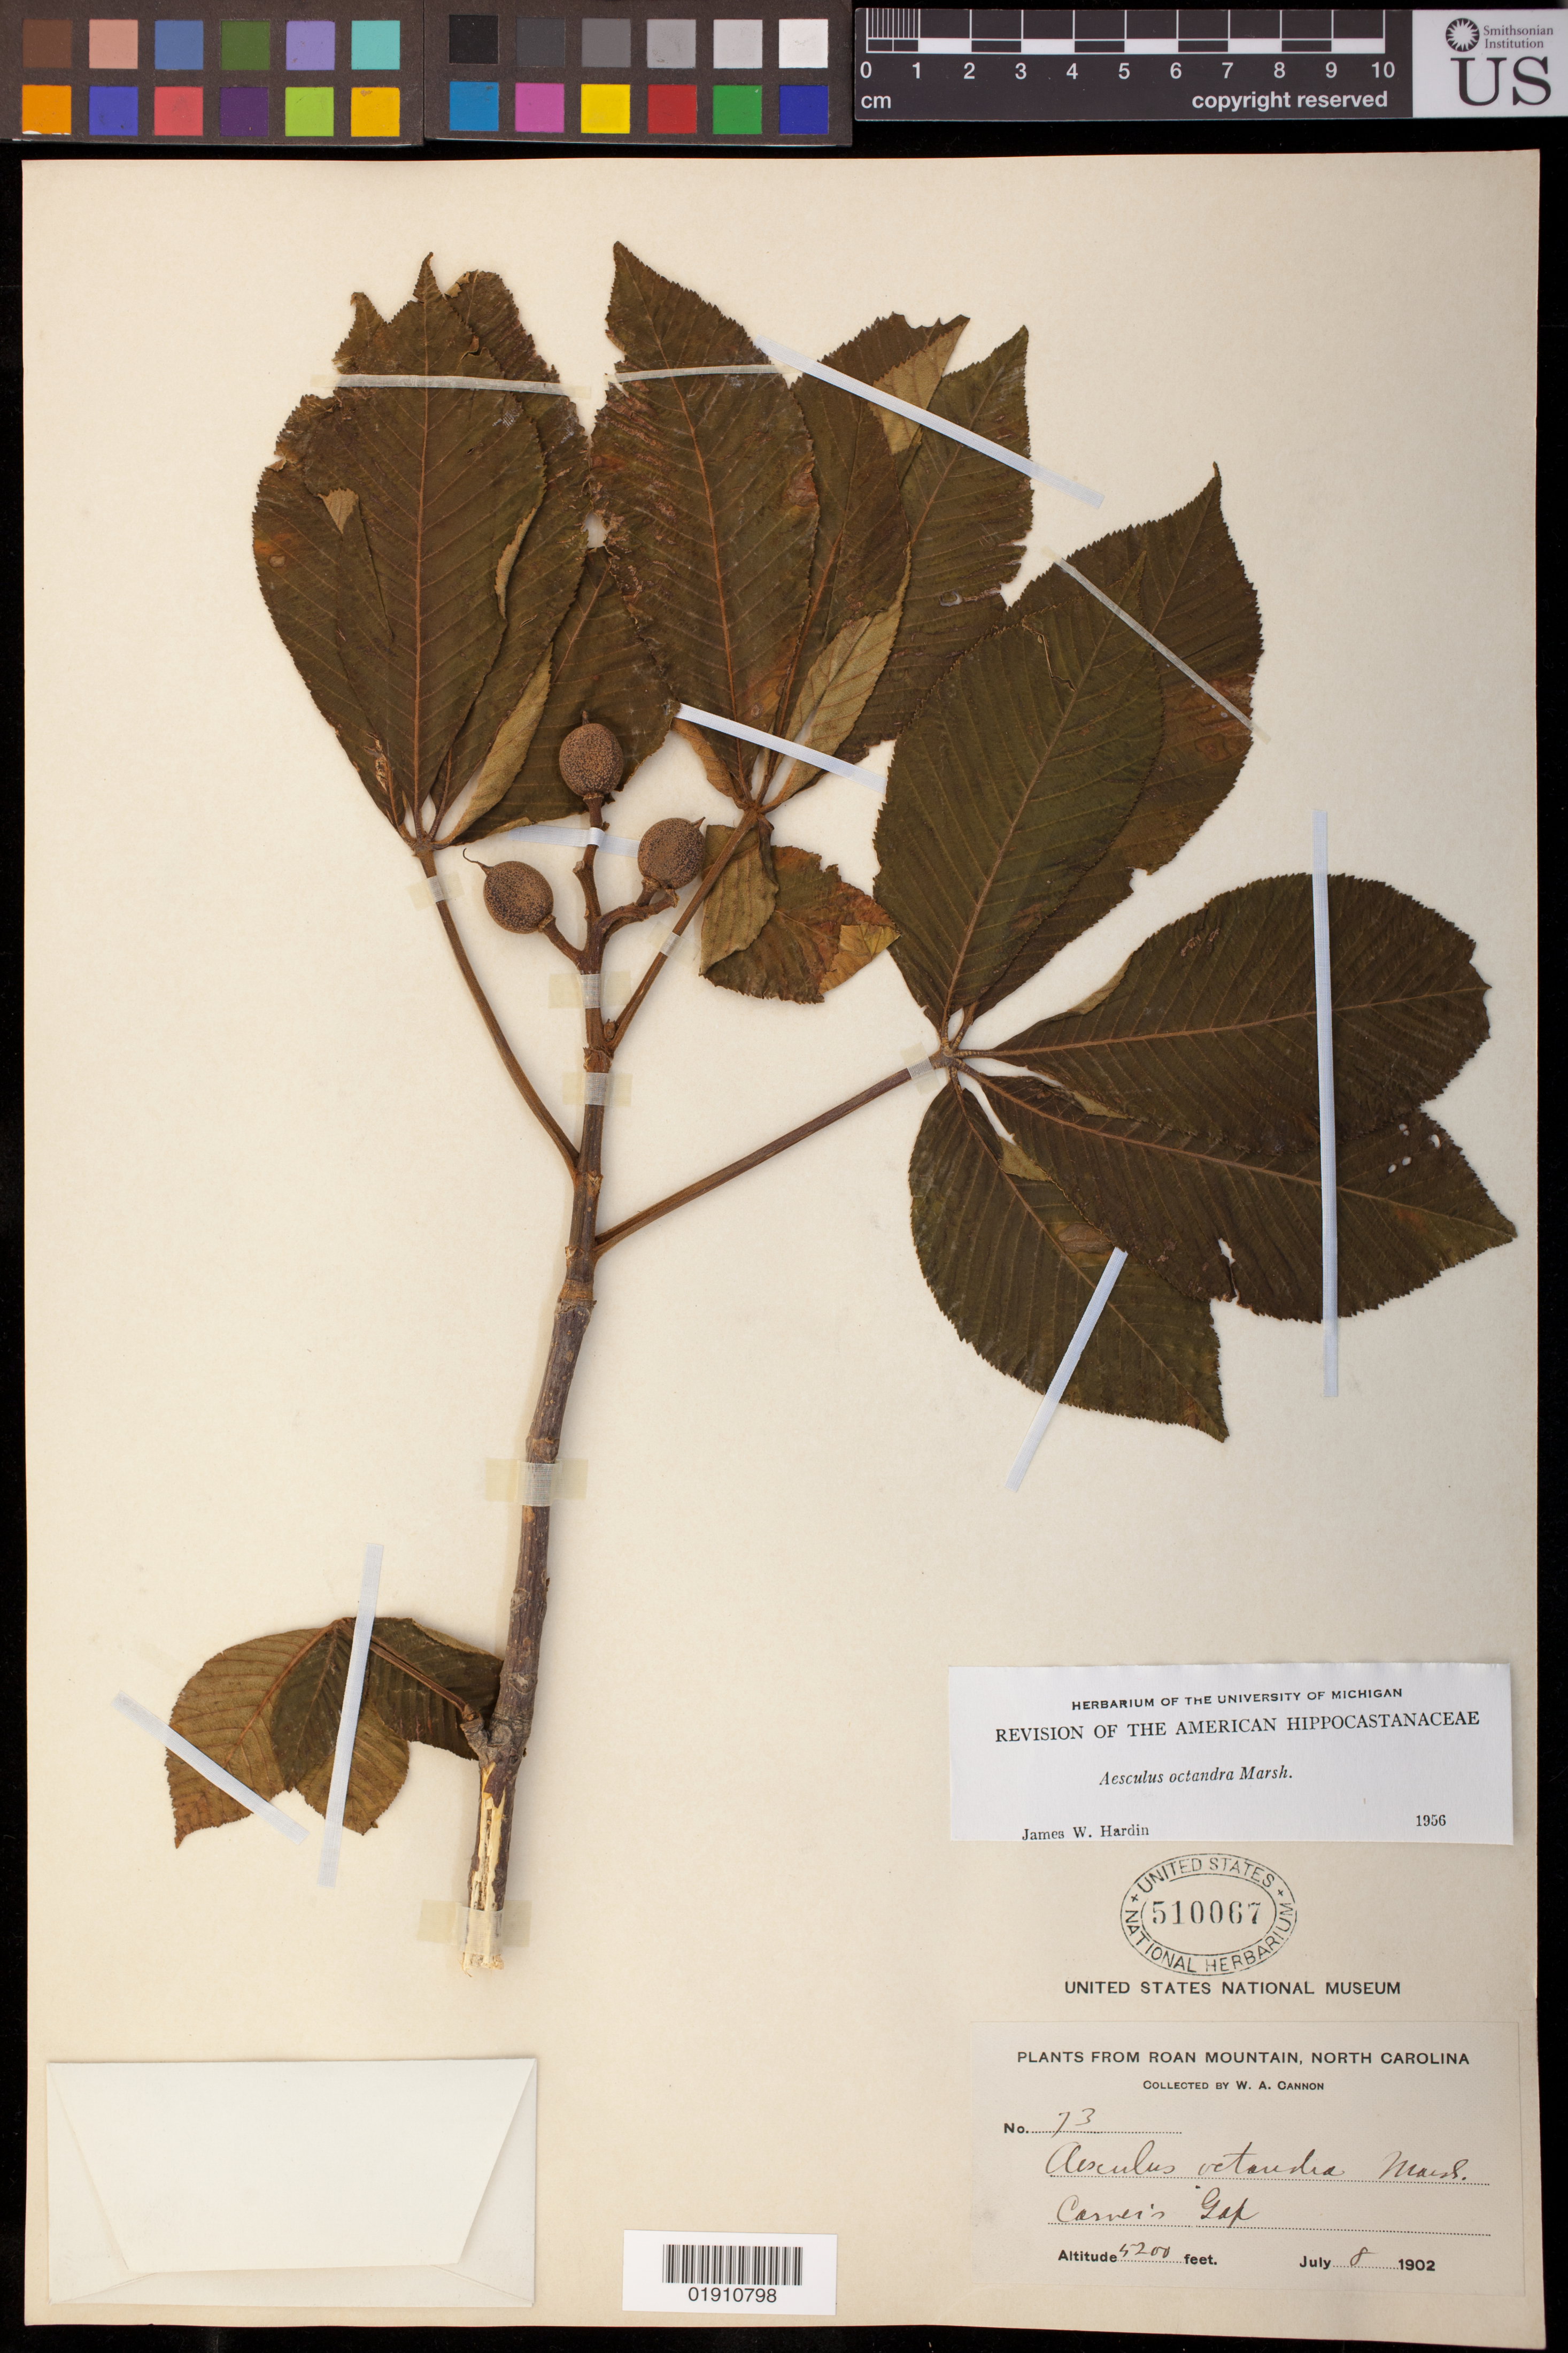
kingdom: Plantae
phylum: Tracheophyta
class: Magnoliopsida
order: Sapindales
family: Sapindaceae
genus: Aesculus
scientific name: Aesculus octandra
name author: Marshall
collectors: W. Cannon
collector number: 73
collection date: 1902-07-08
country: United States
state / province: North Carolina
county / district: Mitchell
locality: Carver's Gap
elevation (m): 1585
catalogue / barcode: US 510067